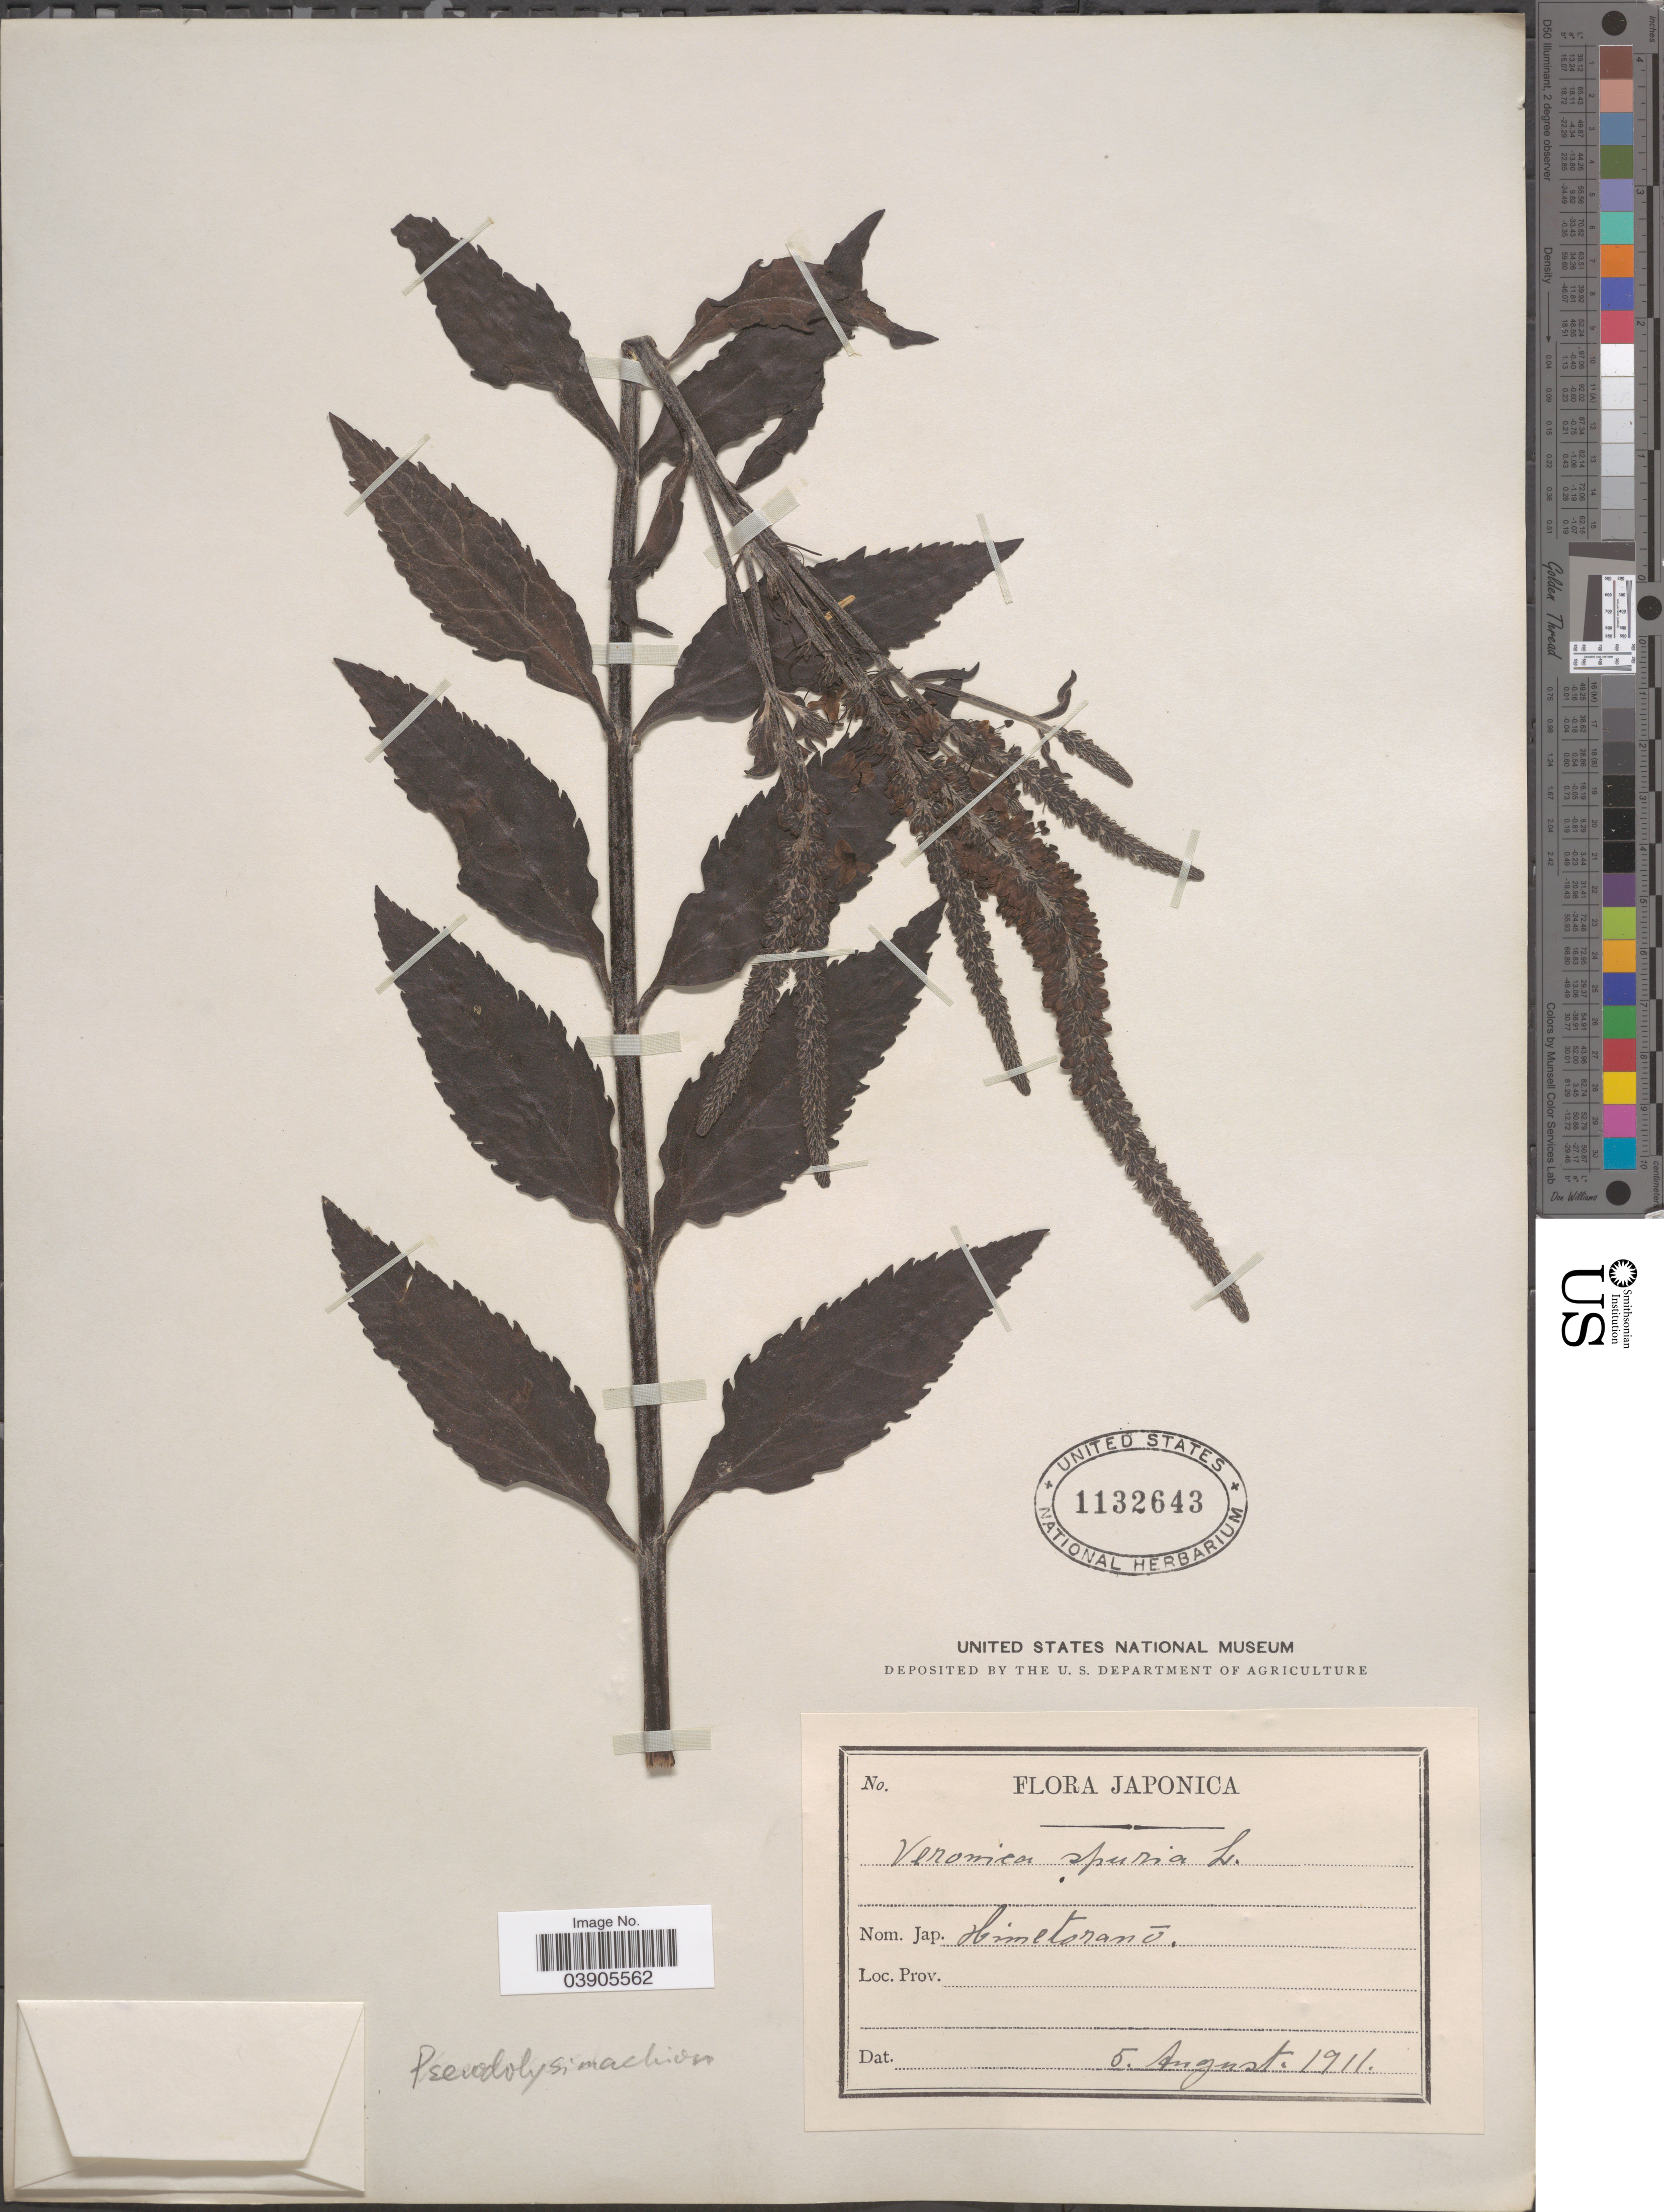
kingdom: Plantae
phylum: Tracheophyta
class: Magnoliopsida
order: Lamiales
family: Plantaginaceae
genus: Veronica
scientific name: Veronica subsessilis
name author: Furumi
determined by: Albach, Dirk C.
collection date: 1911-08-05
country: Japan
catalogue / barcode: US 1132643